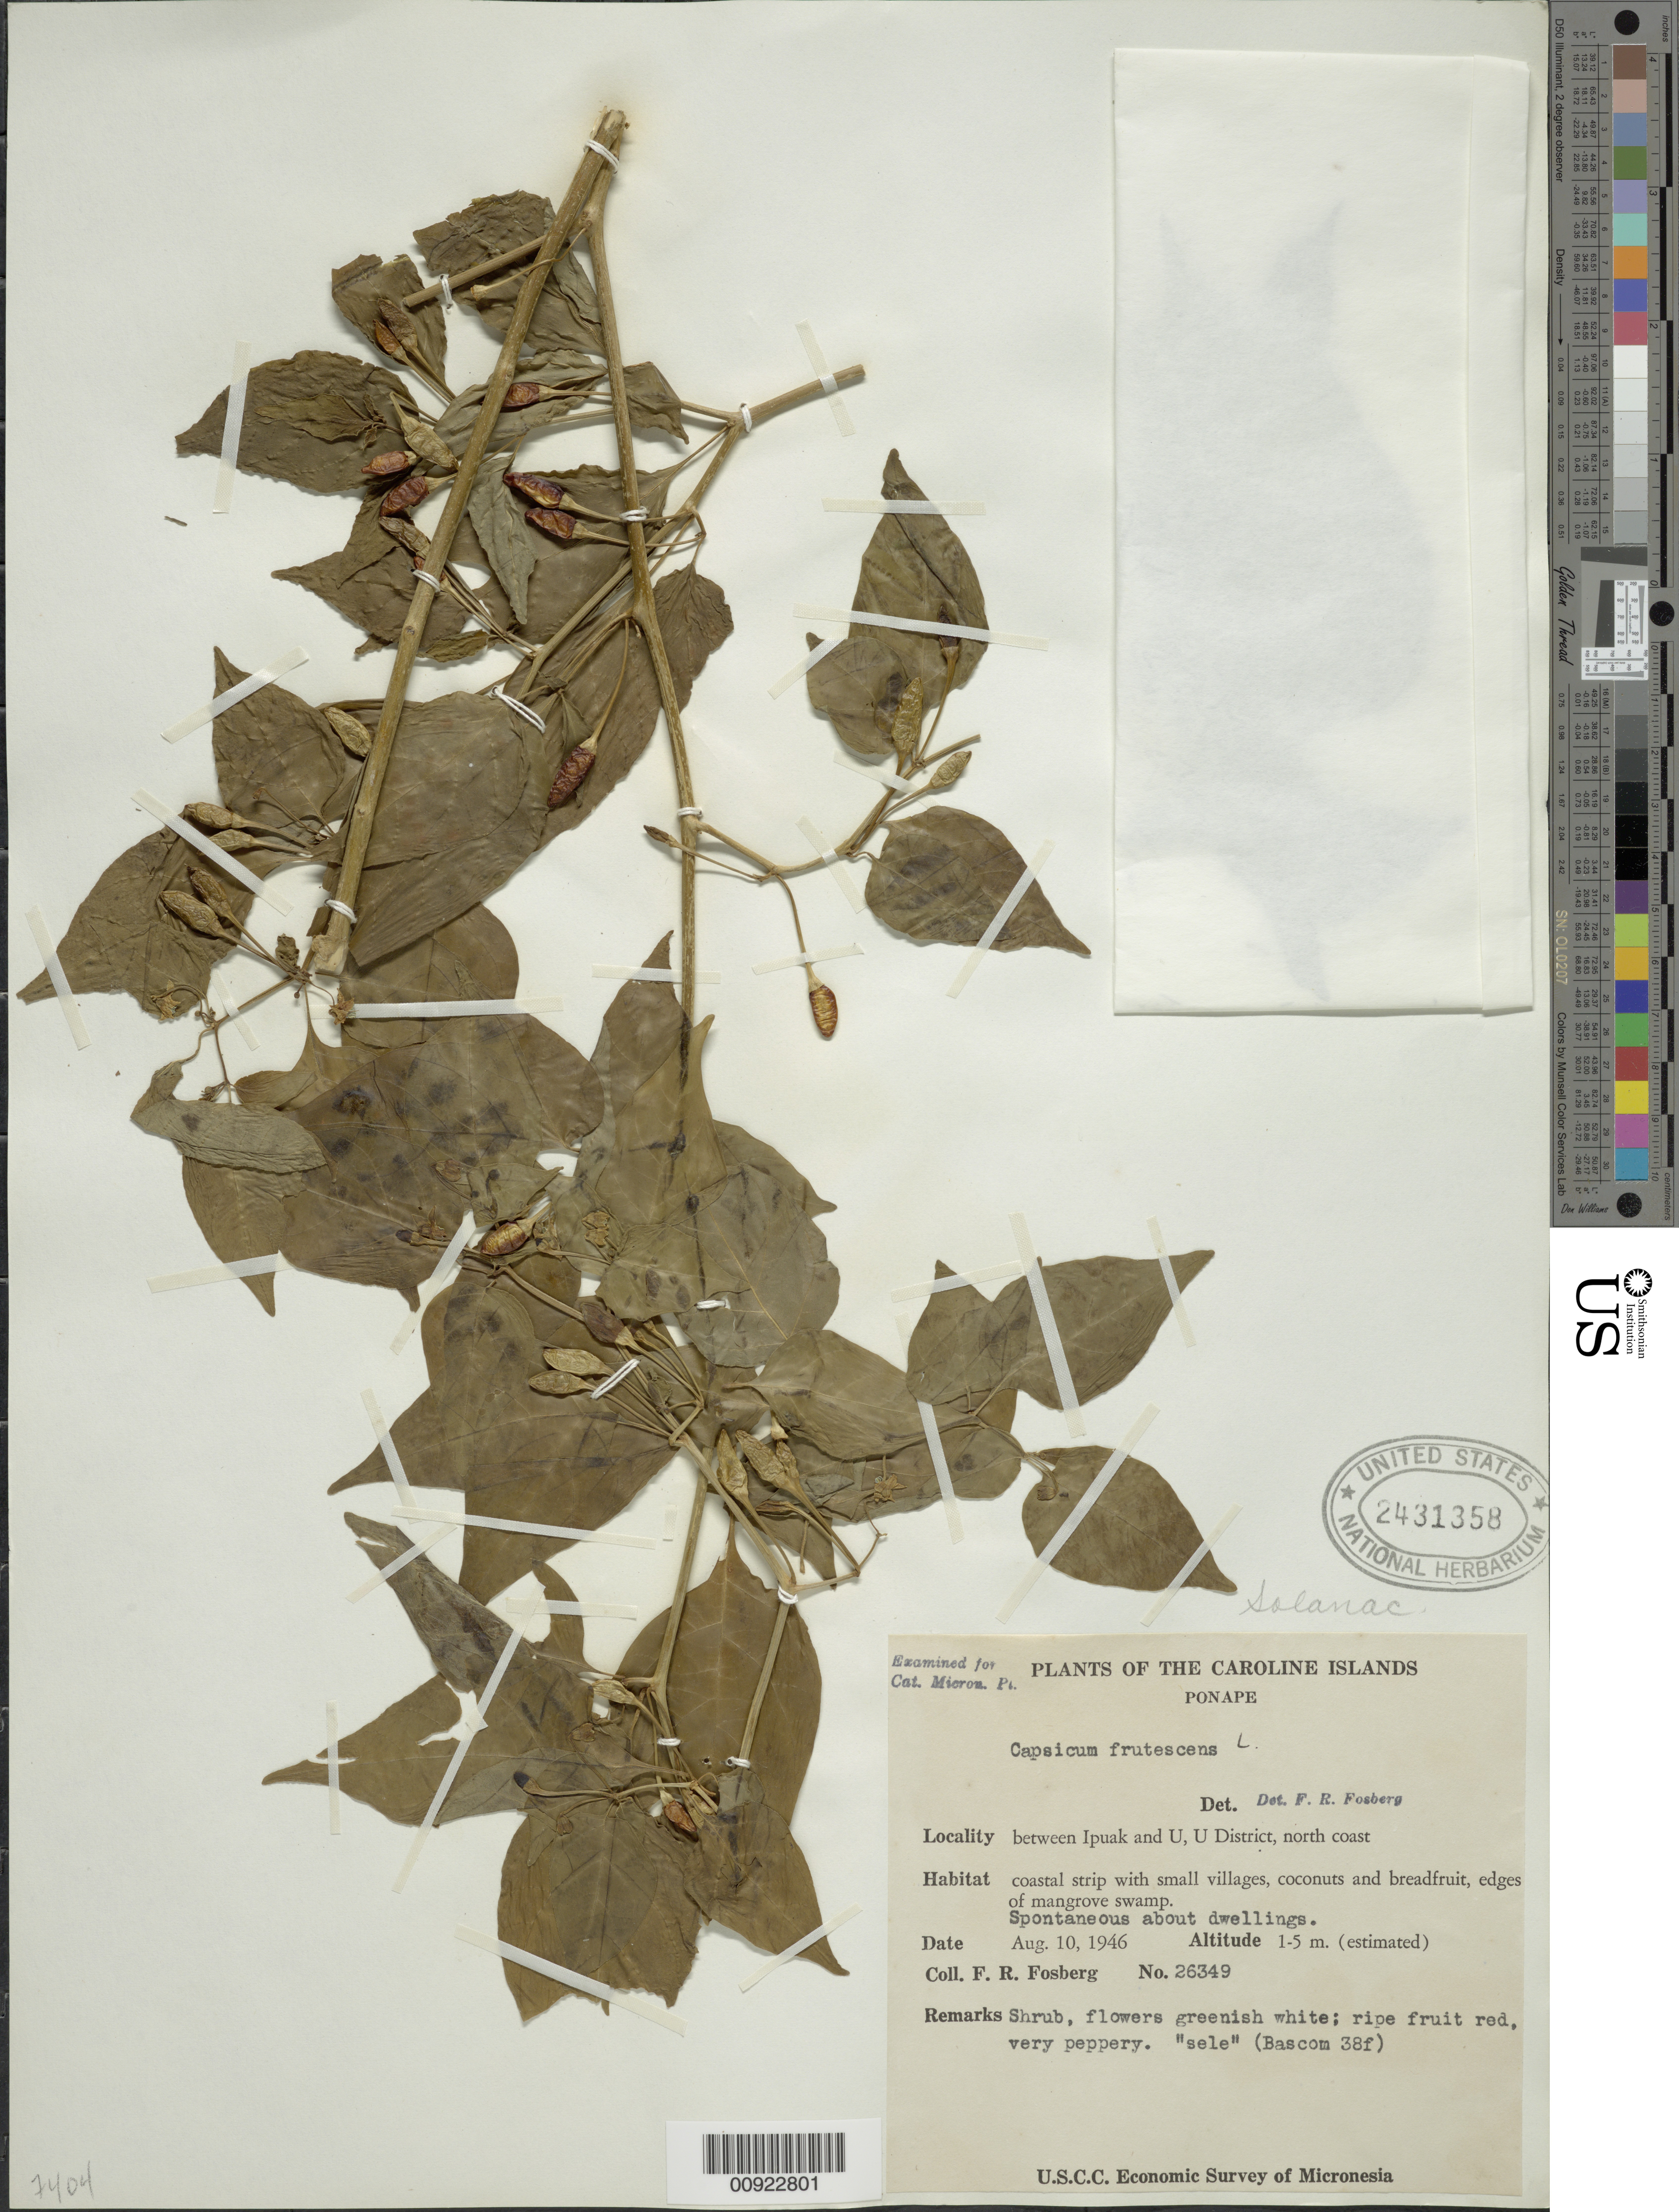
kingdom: Plantae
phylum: Tracheophyta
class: Magnoliopsida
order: Solanales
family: Solanaceae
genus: Capsicum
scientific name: Capsicum frutescens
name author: L.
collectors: F. R. Fosberg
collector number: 26349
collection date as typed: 10 Aug 1946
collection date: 1946-08-10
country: Micronesia, Federated States of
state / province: Pohnpei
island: Pohnpei [Ponape]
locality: between Ipuak and U, U district, north coast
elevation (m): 1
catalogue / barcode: US 2431358